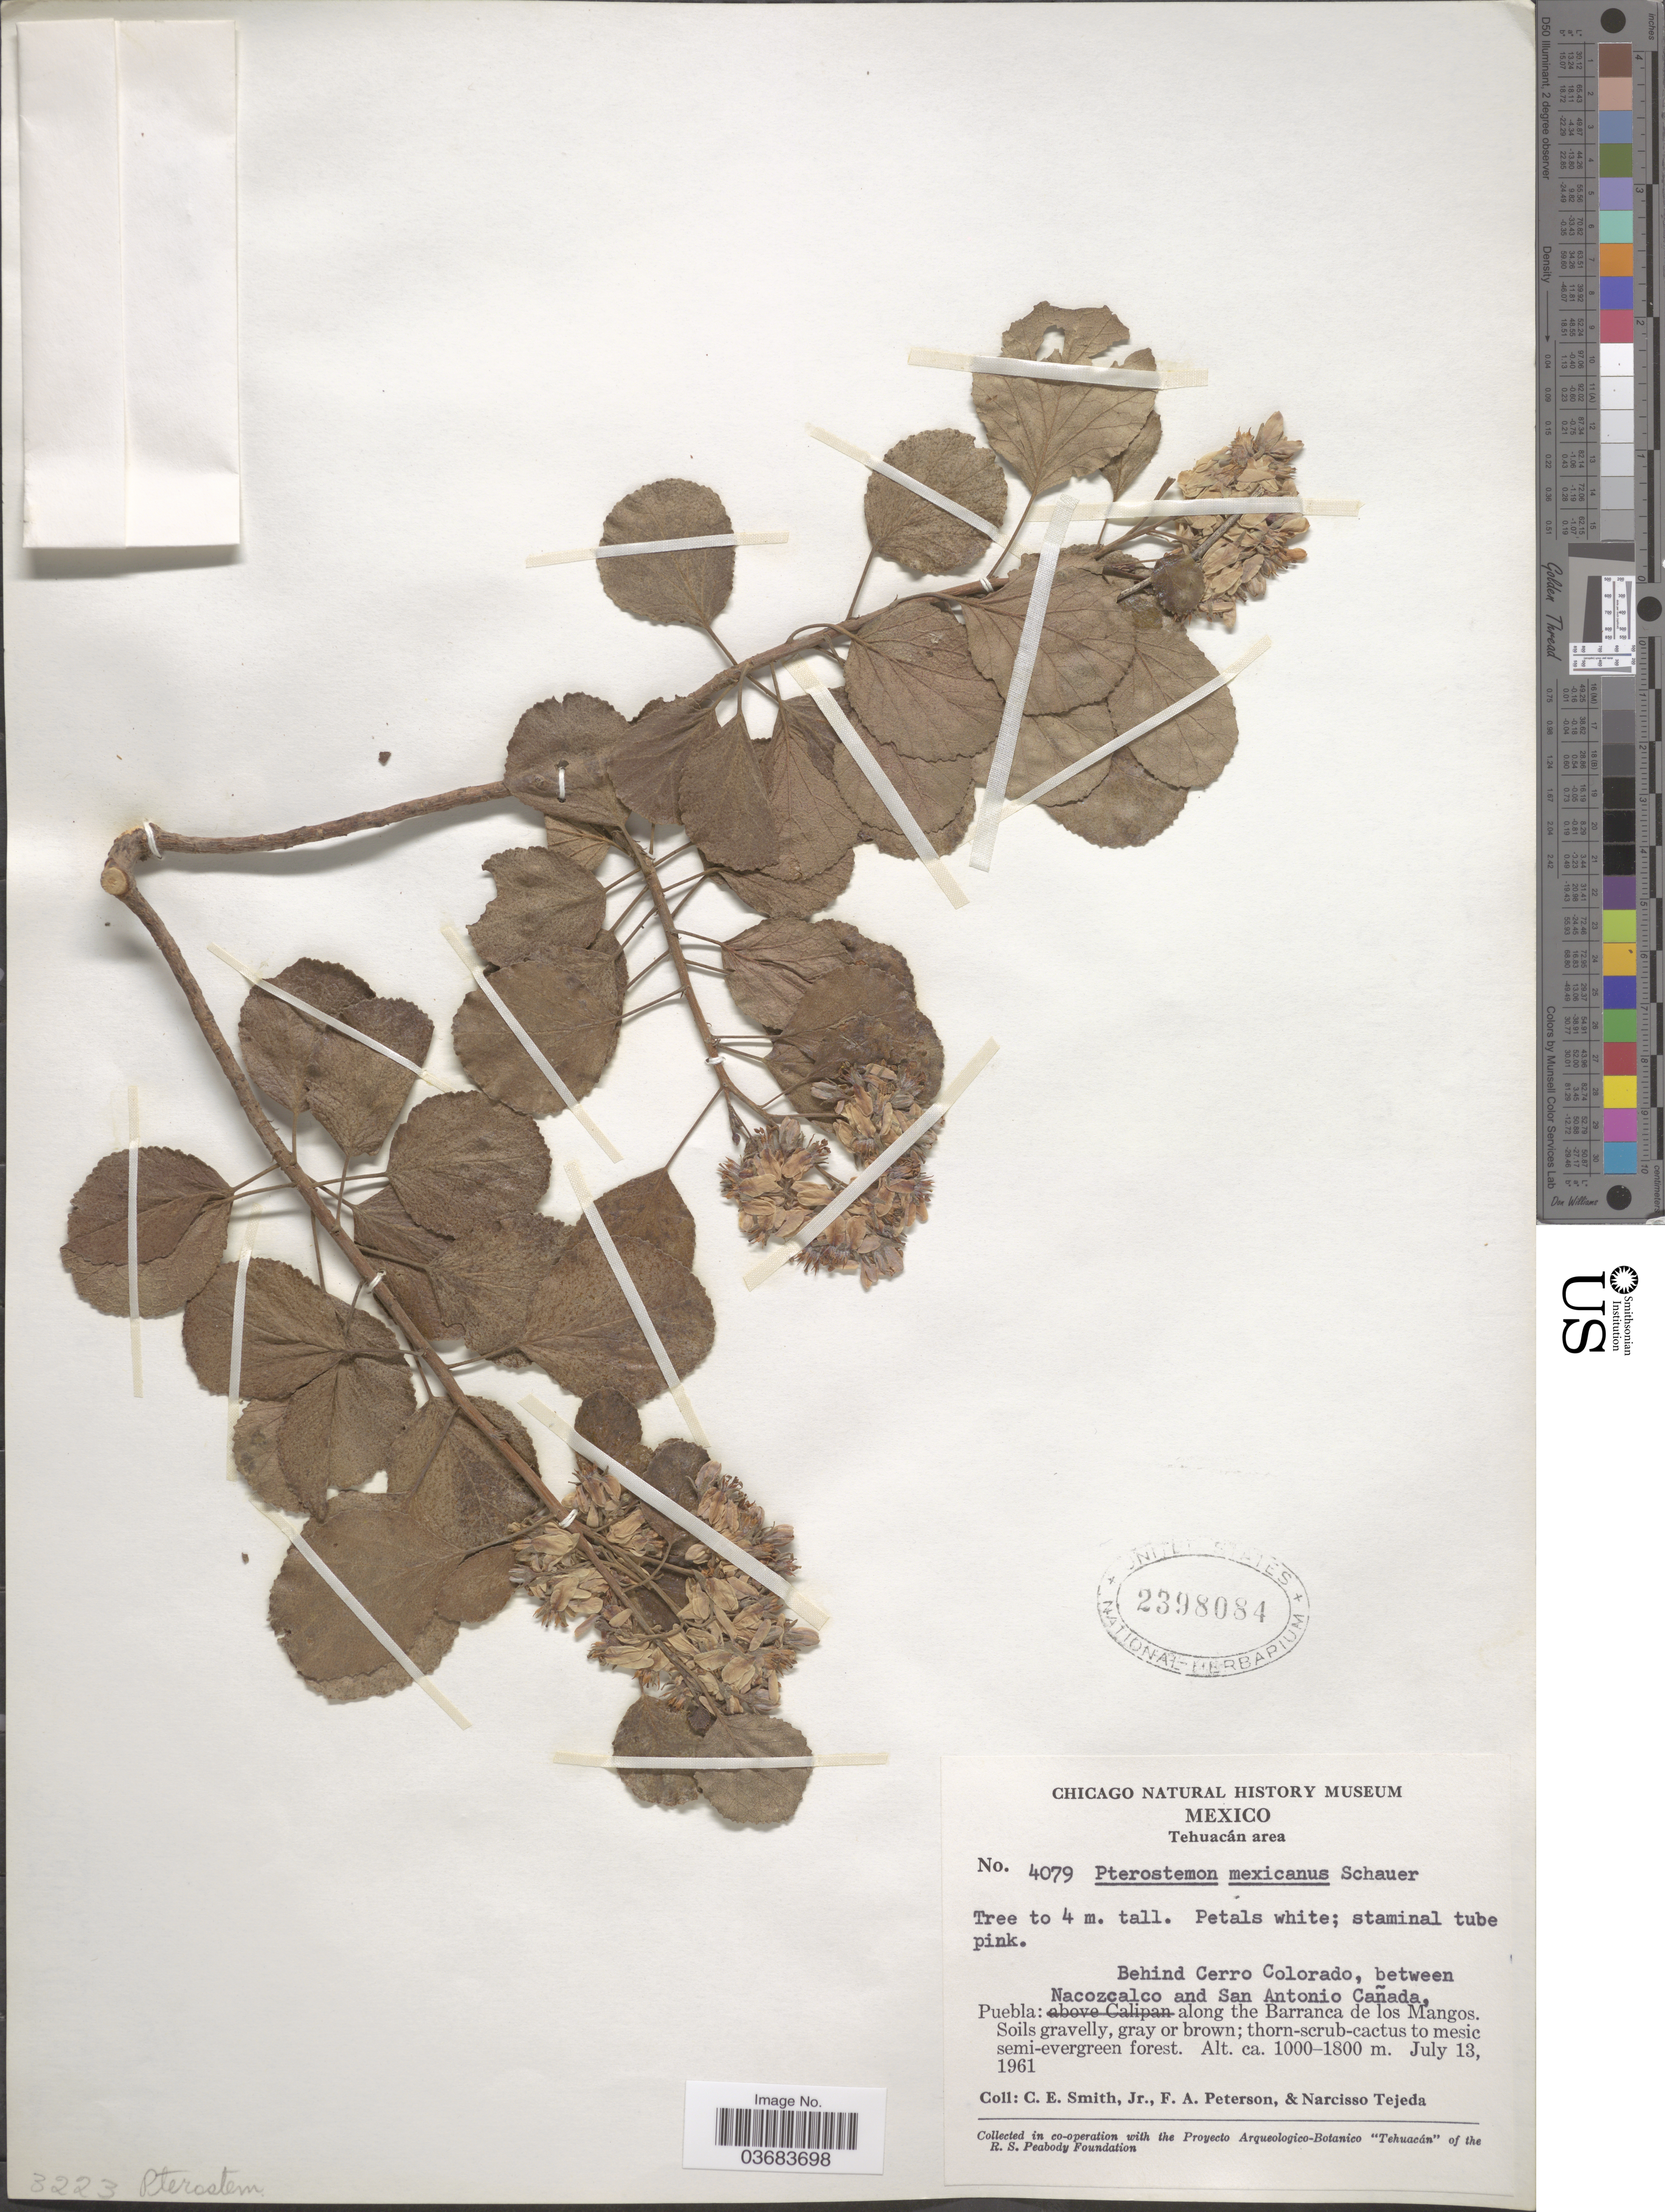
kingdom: Plantae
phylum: Tracheophyta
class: Magnoliopsida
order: Saxifragales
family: Iteaceae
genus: Pterostemon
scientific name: Pterostemon mexicanus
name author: Schauer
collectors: C. E. Smith Jr., F. A. Peterson & N. Tejeda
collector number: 4079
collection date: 1961-07-13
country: Mexico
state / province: Puebla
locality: Tehuacán area. Behind Cerro Colorado, between Nacozcalco and San Antonio Cañada, Puebla: along the Barranca de los Mangos.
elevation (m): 1000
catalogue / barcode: US 2398084